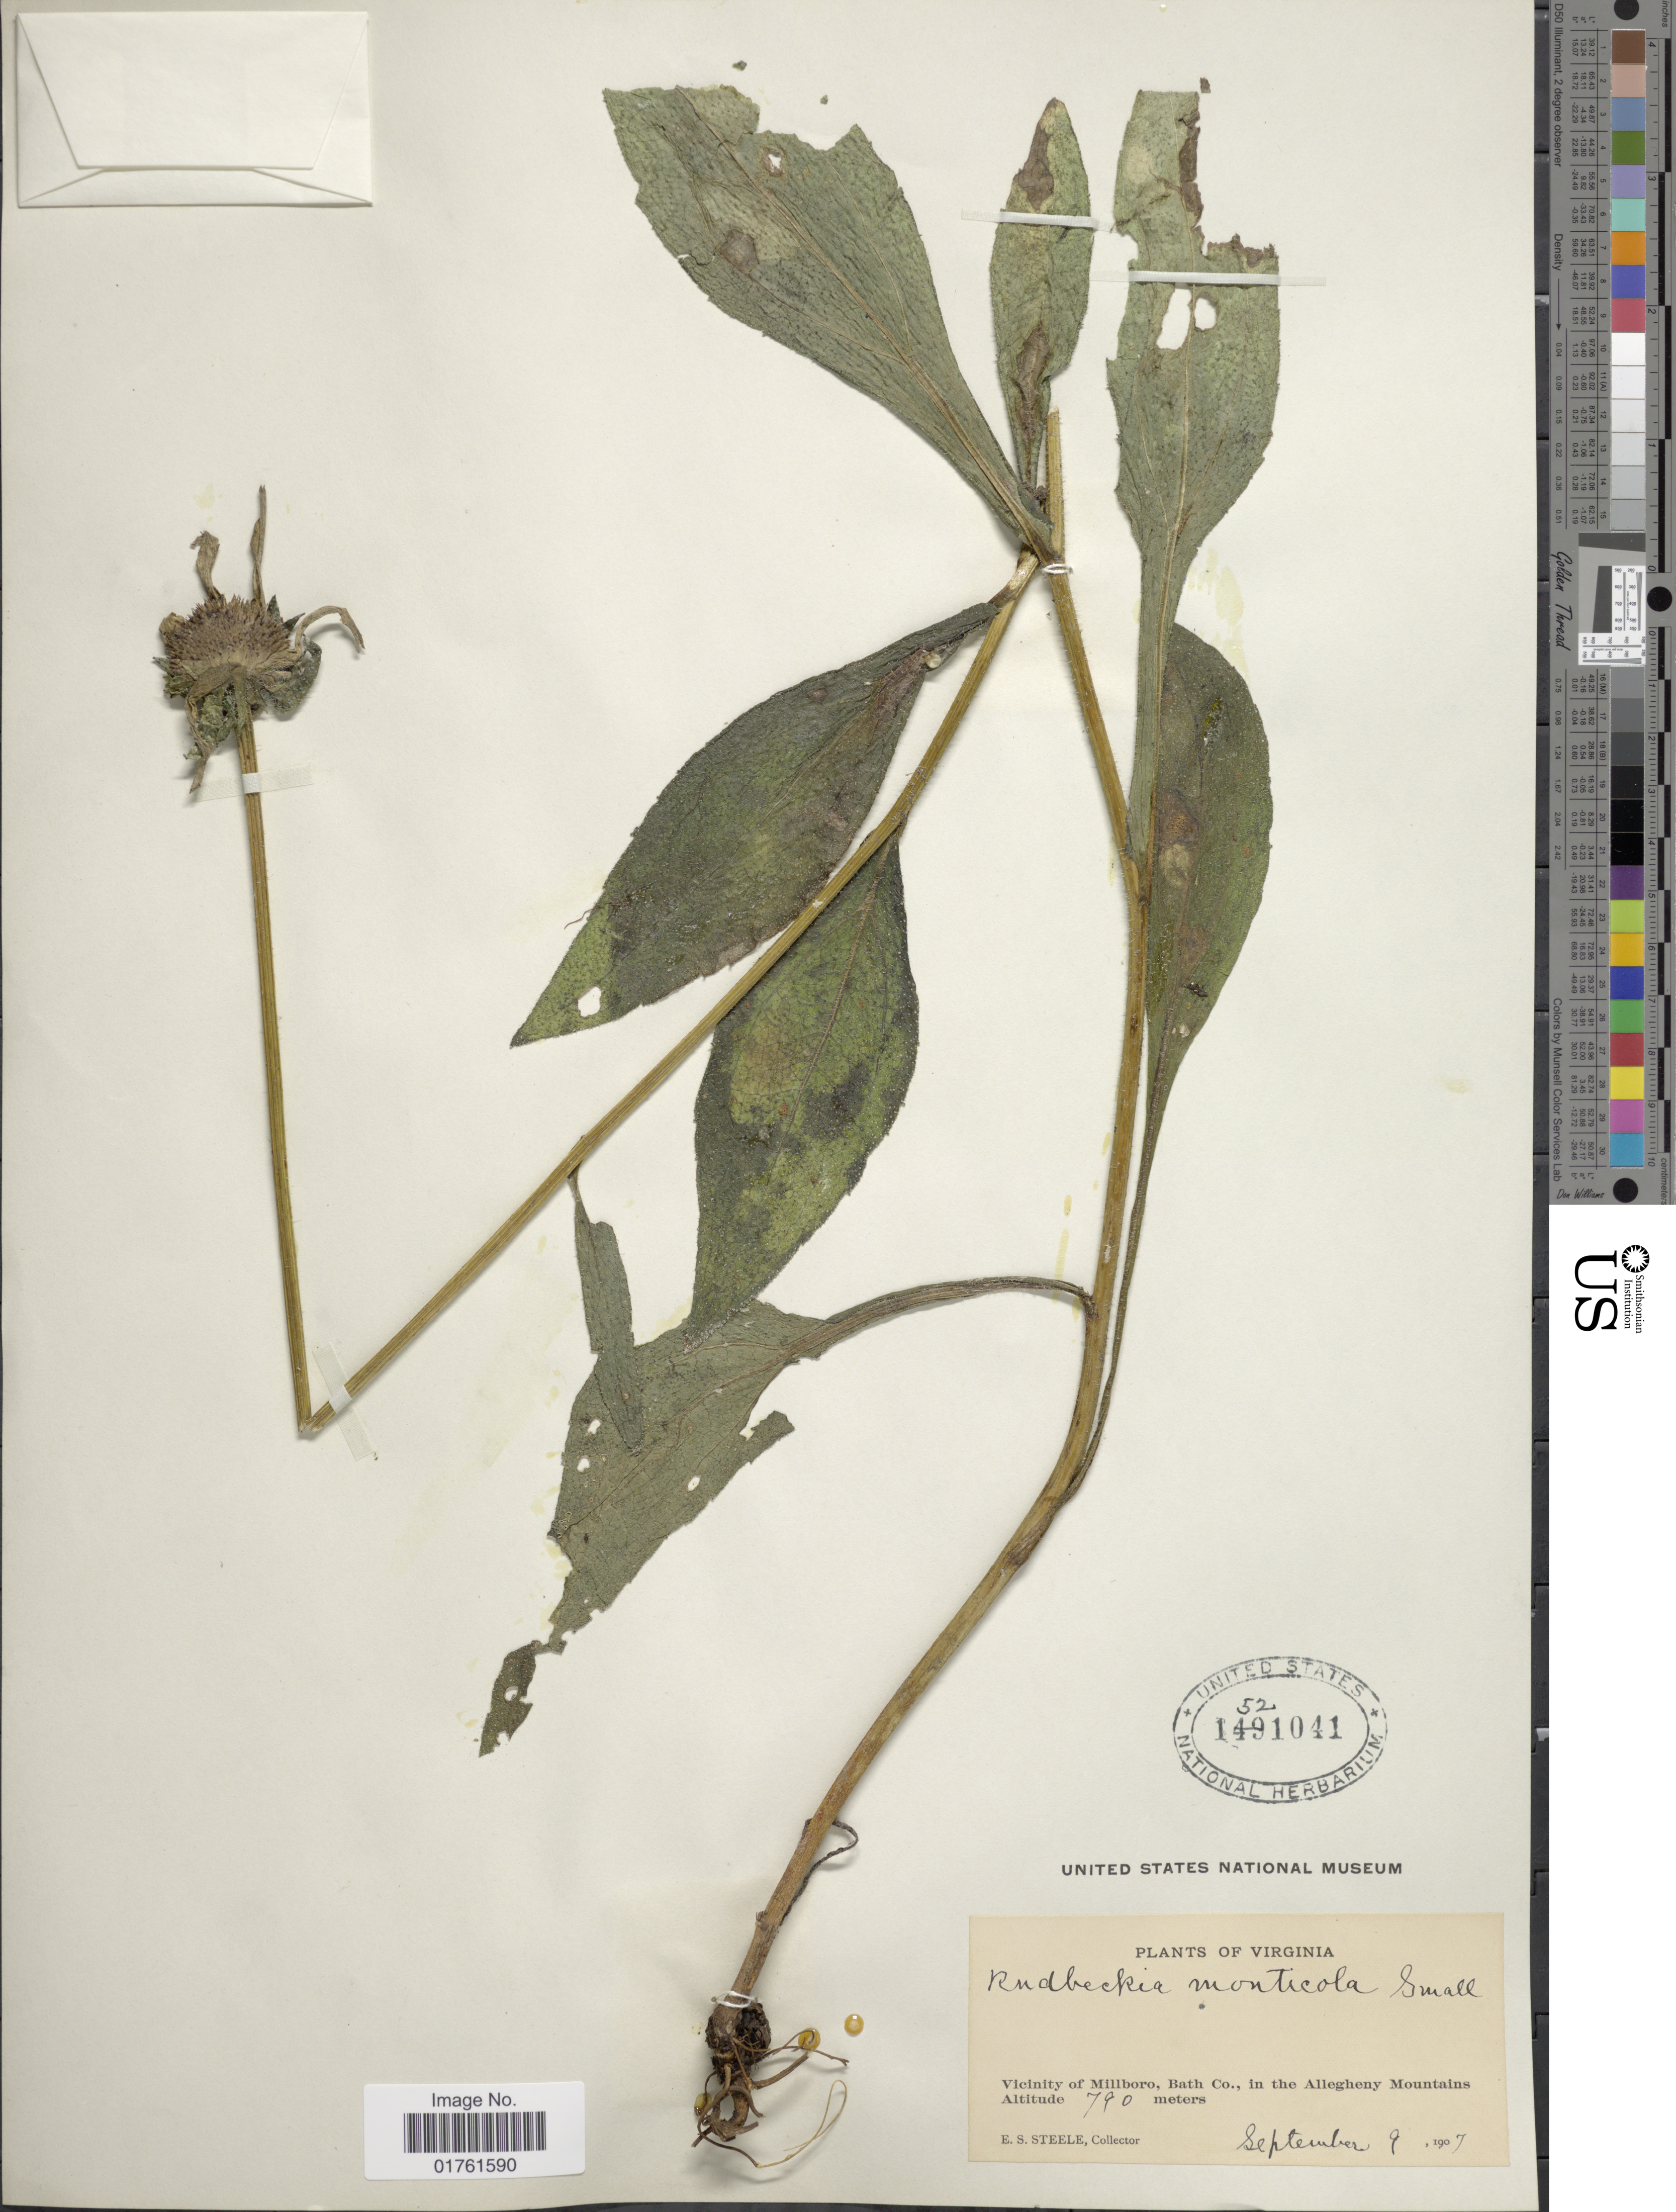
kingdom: Plantae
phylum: Tracheophyta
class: Magnoliopsida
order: Asterales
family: Asteraceae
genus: Rudbeckia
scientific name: Rudbeckia monticola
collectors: E. Steele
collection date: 1907-09-09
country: United States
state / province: Virginia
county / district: Bath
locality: Vicinity of Millboro, bath Co., in the Allegheny Mountains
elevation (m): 790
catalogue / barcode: US 1521041